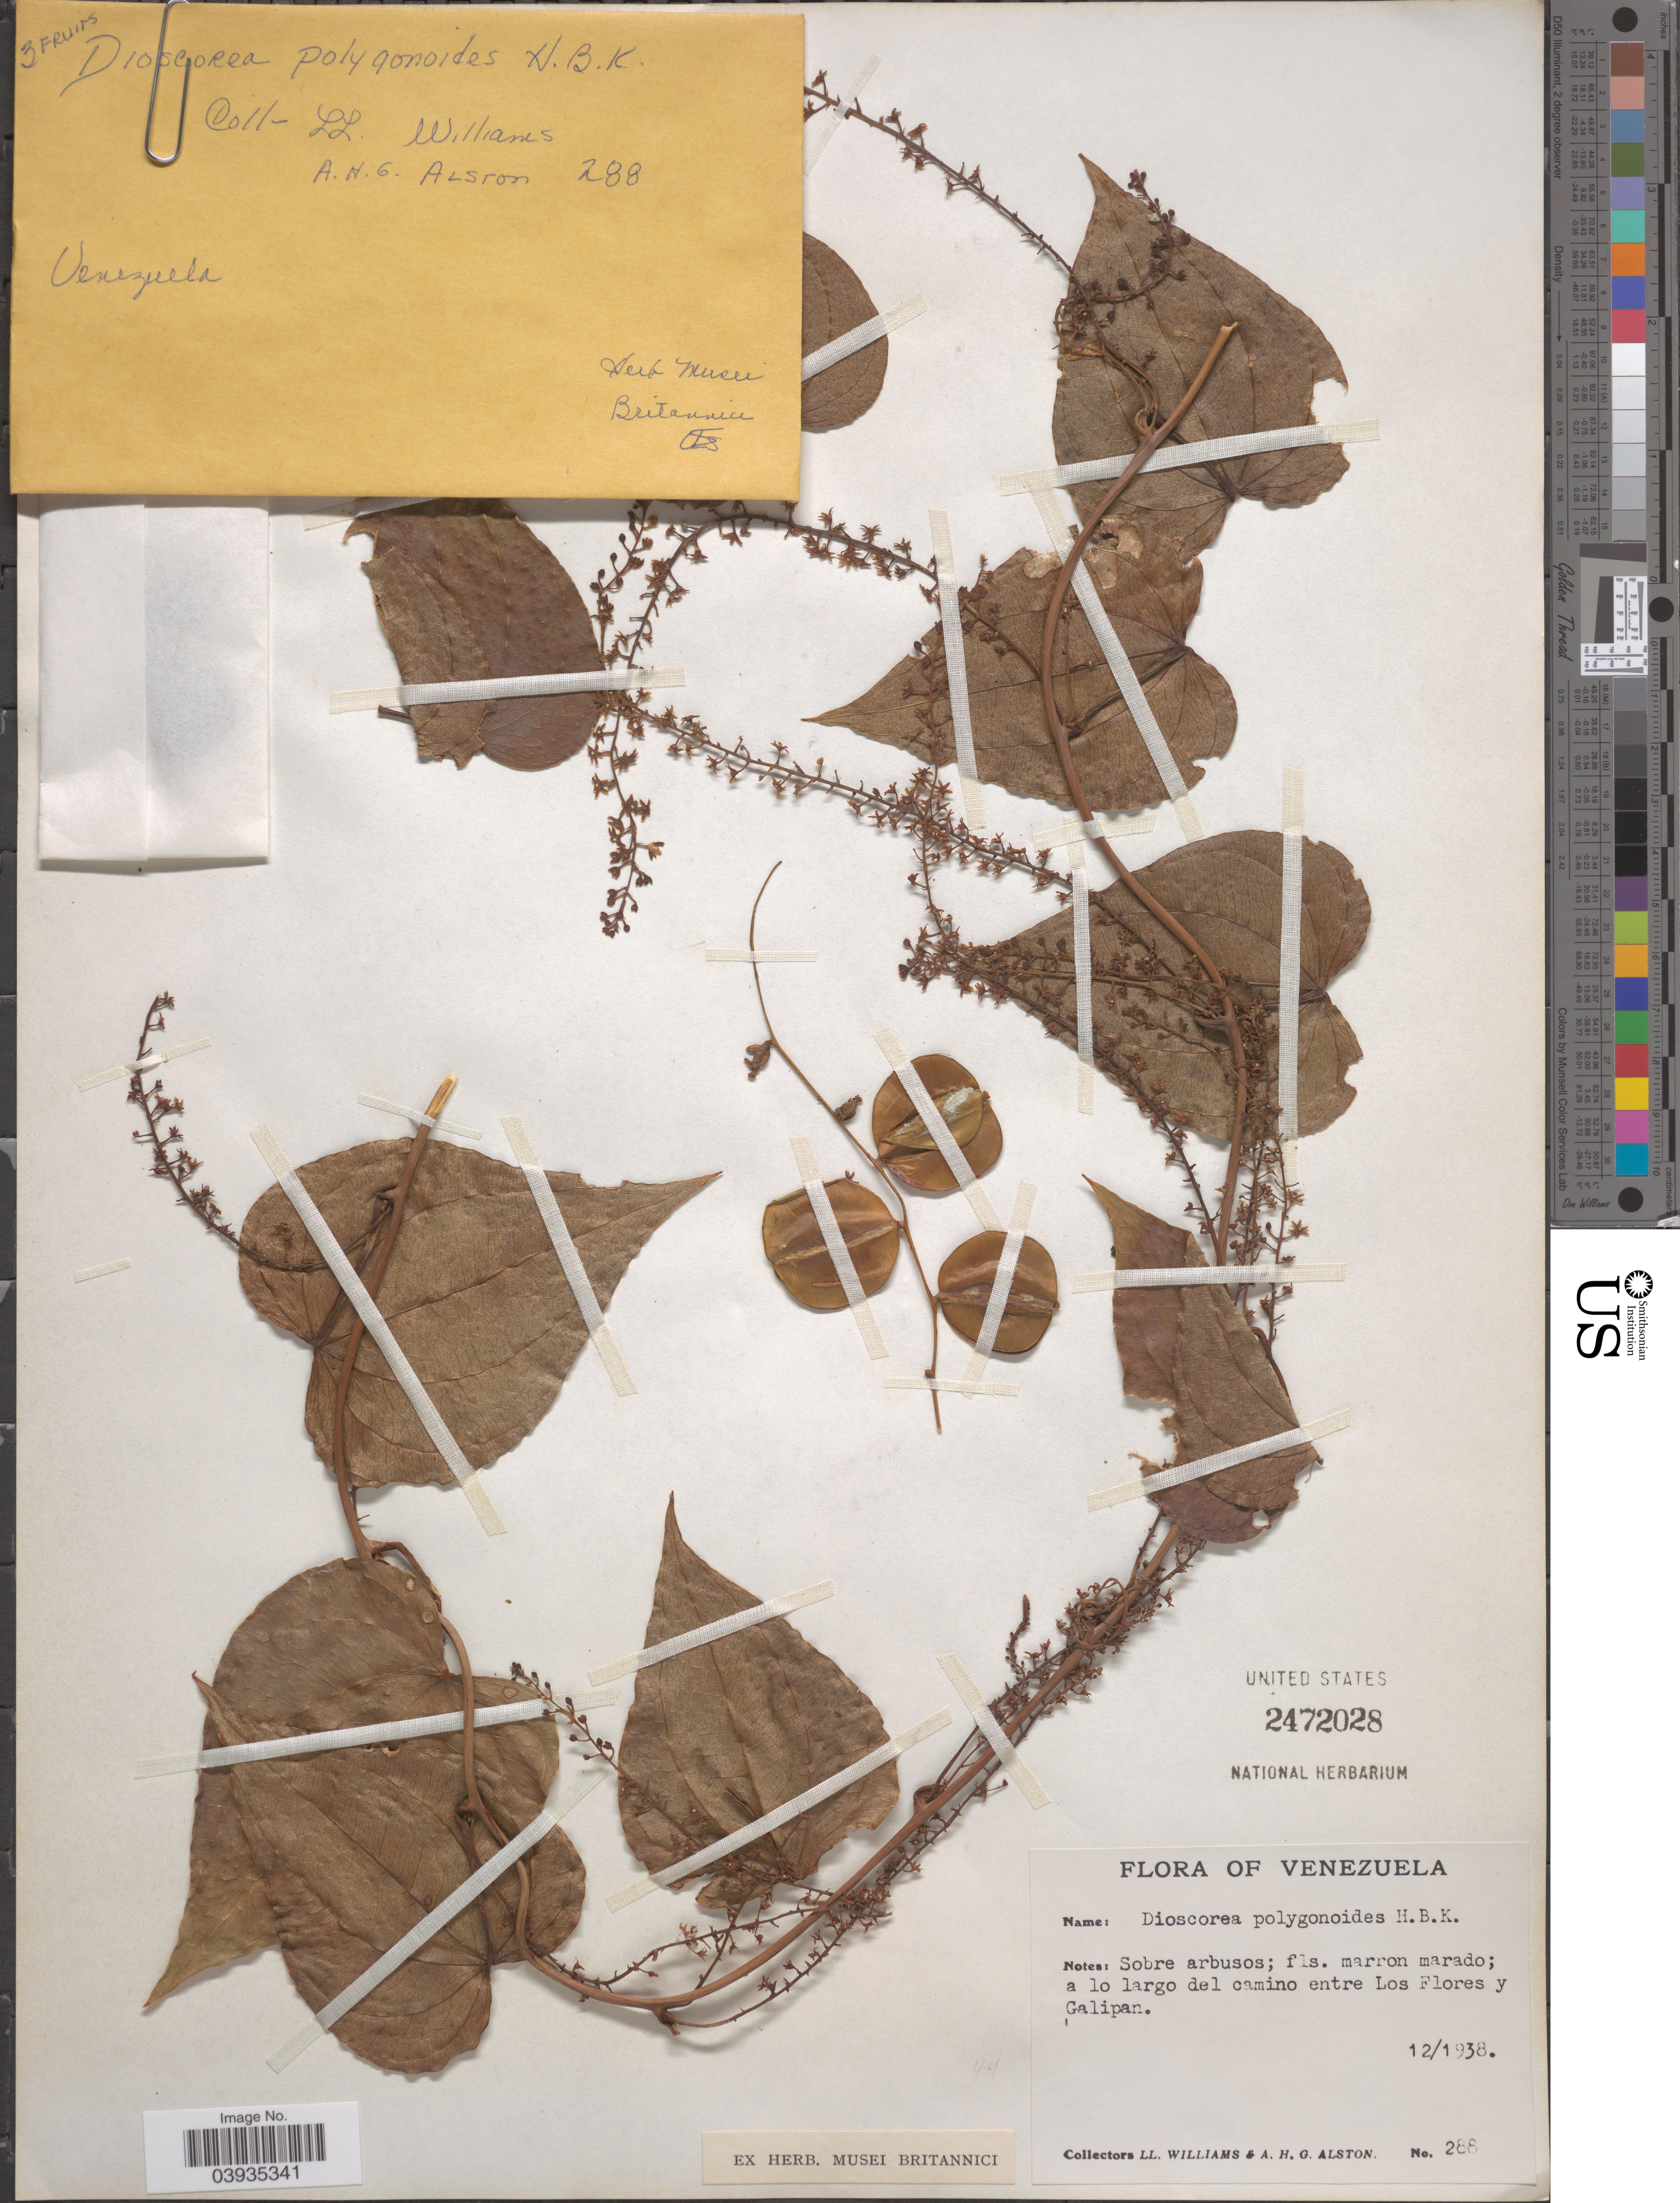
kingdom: Plantae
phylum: Tracheophyta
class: Liliopsida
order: Dioscoreales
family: Dioscoreaceae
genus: Dioscorea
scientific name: Dioscorea polygonoides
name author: Humb. & Bonpl. ex Willd.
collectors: Ll. Williams & A. H. Alston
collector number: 288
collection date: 1938-12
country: Venezuela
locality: A lo largo del camino entre Los Flores y Galipan.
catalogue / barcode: US 2472028